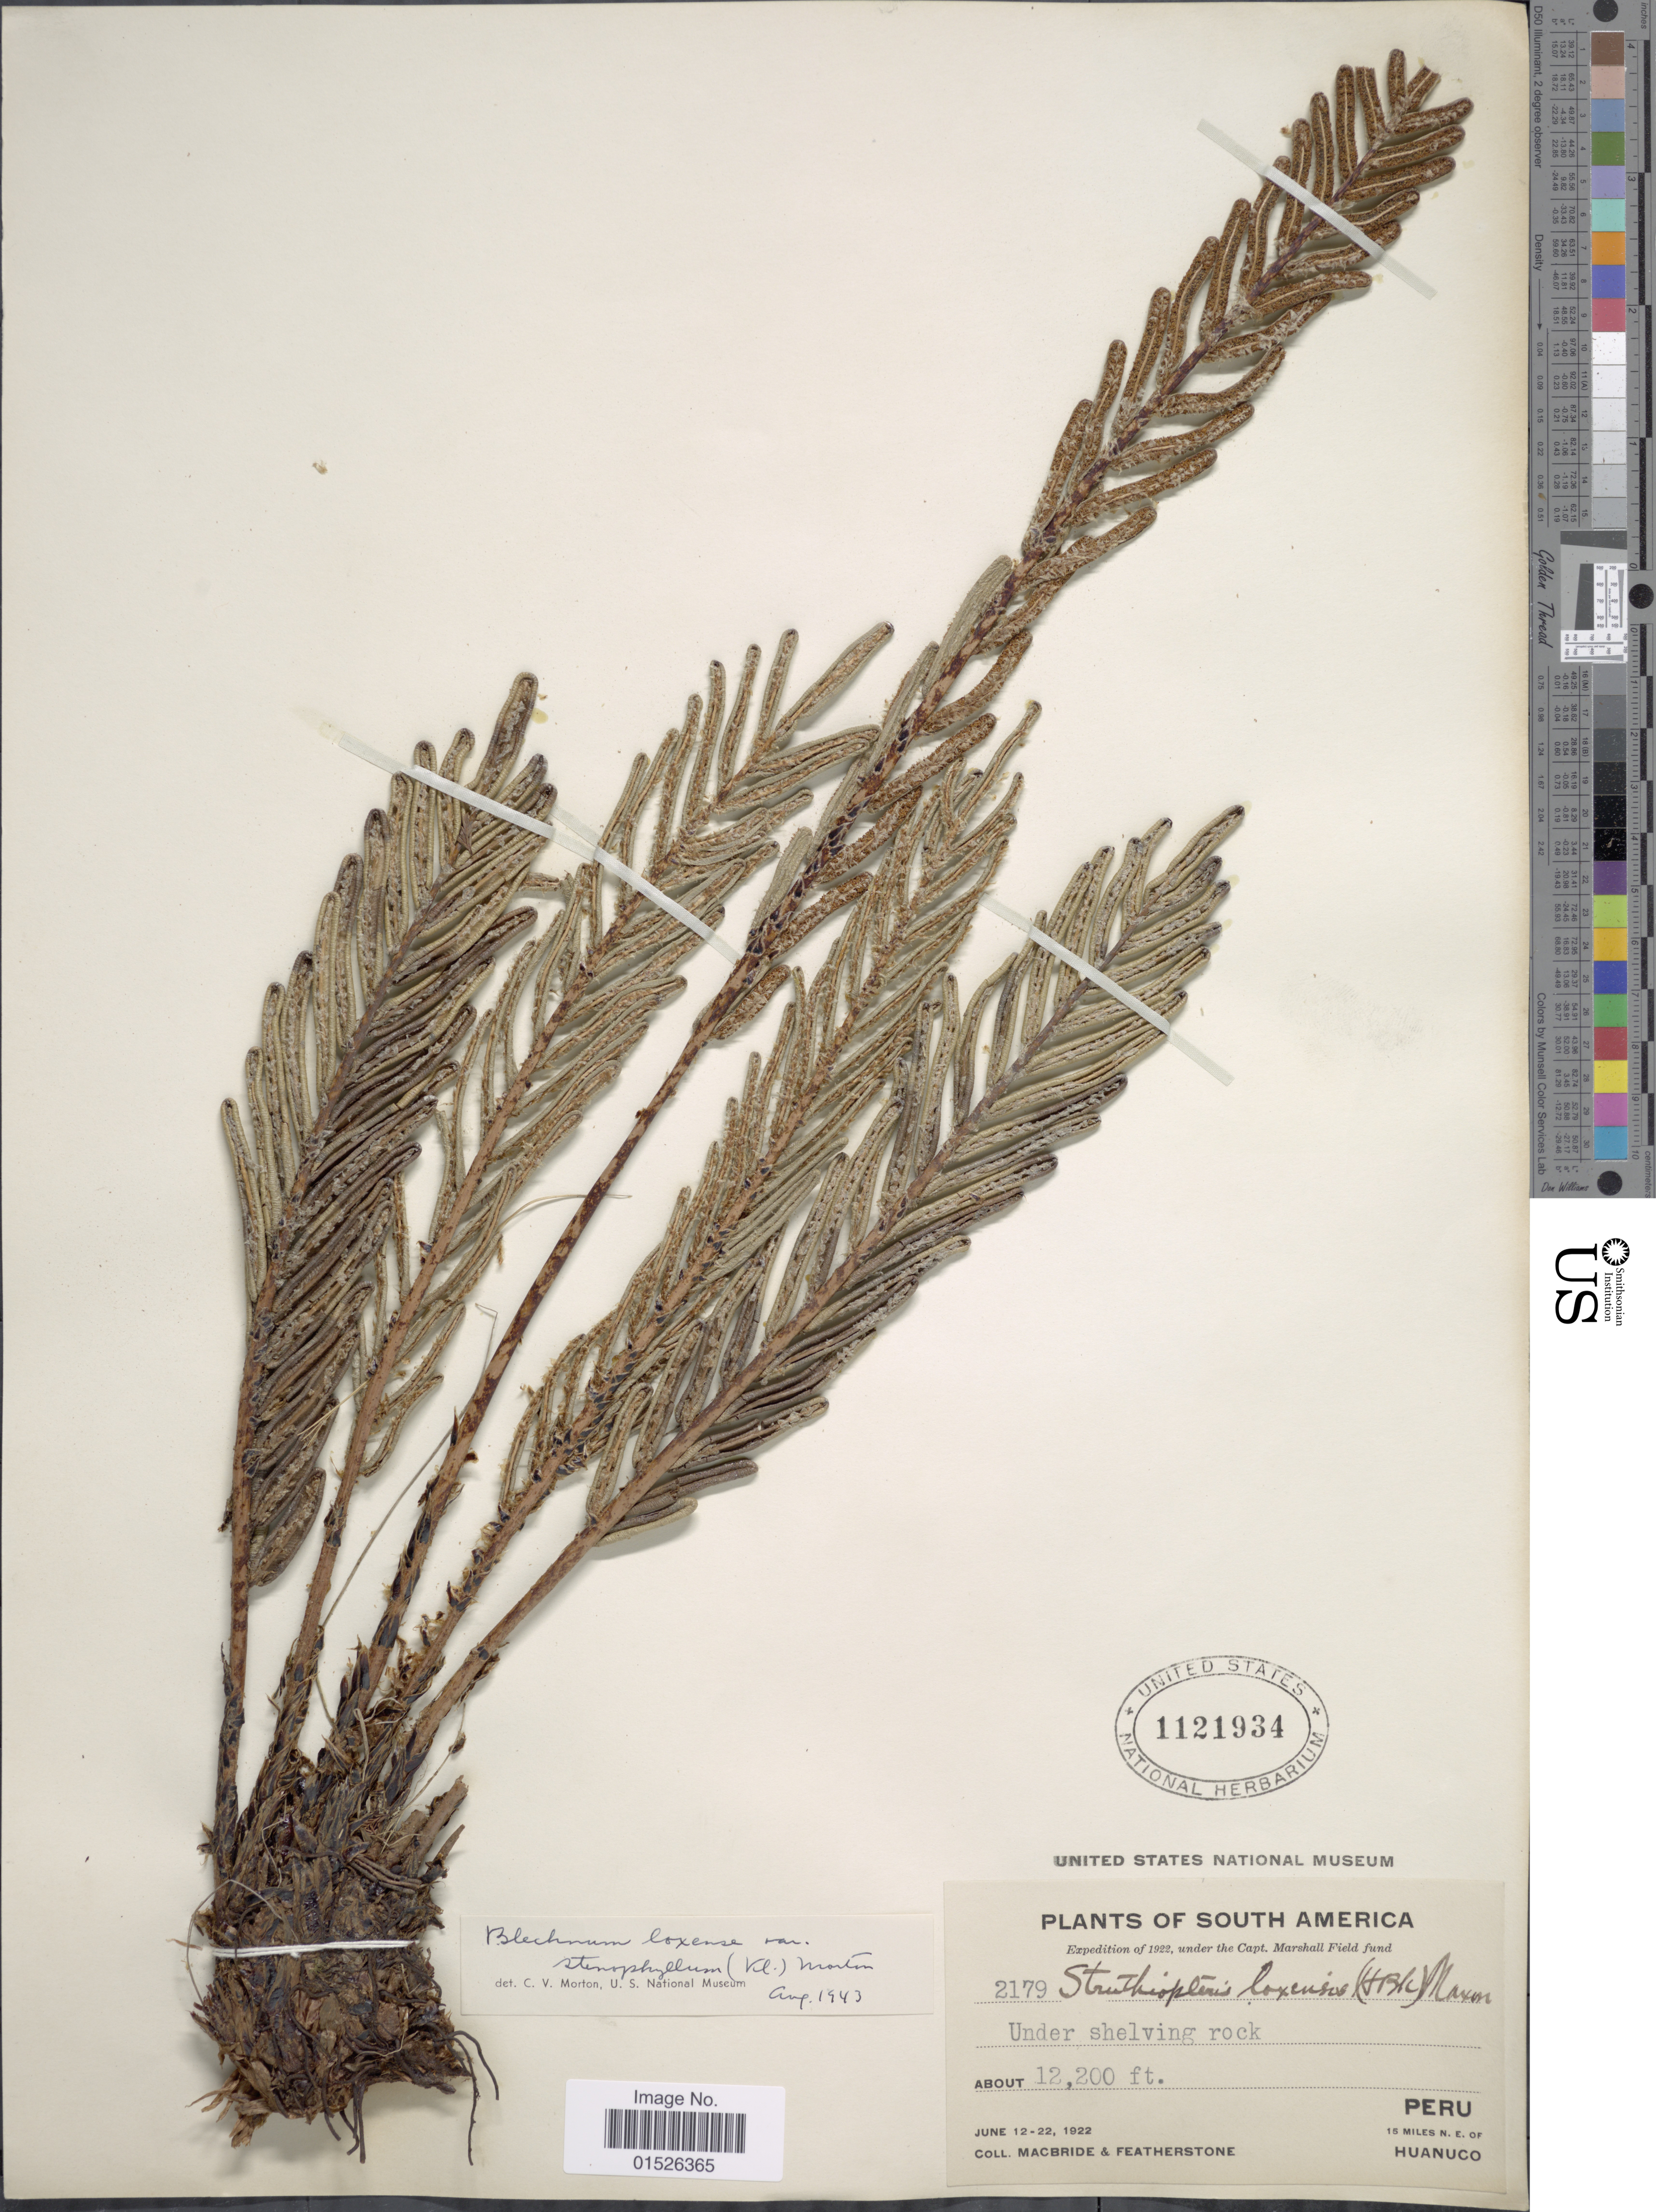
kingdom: Plantae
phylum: Tracheophyta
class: Polypodiopsida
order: Polypodiales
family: Blechnaceae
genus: Blechnum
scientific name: Blechnum loxense var. stenophyllum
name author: (Klotzsch) Lellinger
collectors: Macbride, -- & -. Featherstone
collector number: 2179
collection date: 1922-06-12/1922-06-22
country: Peru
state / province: Huánuco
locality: South America. Peru, 15 miles N,E, of Huanuco.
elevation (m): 3719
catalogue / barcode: US 1121934